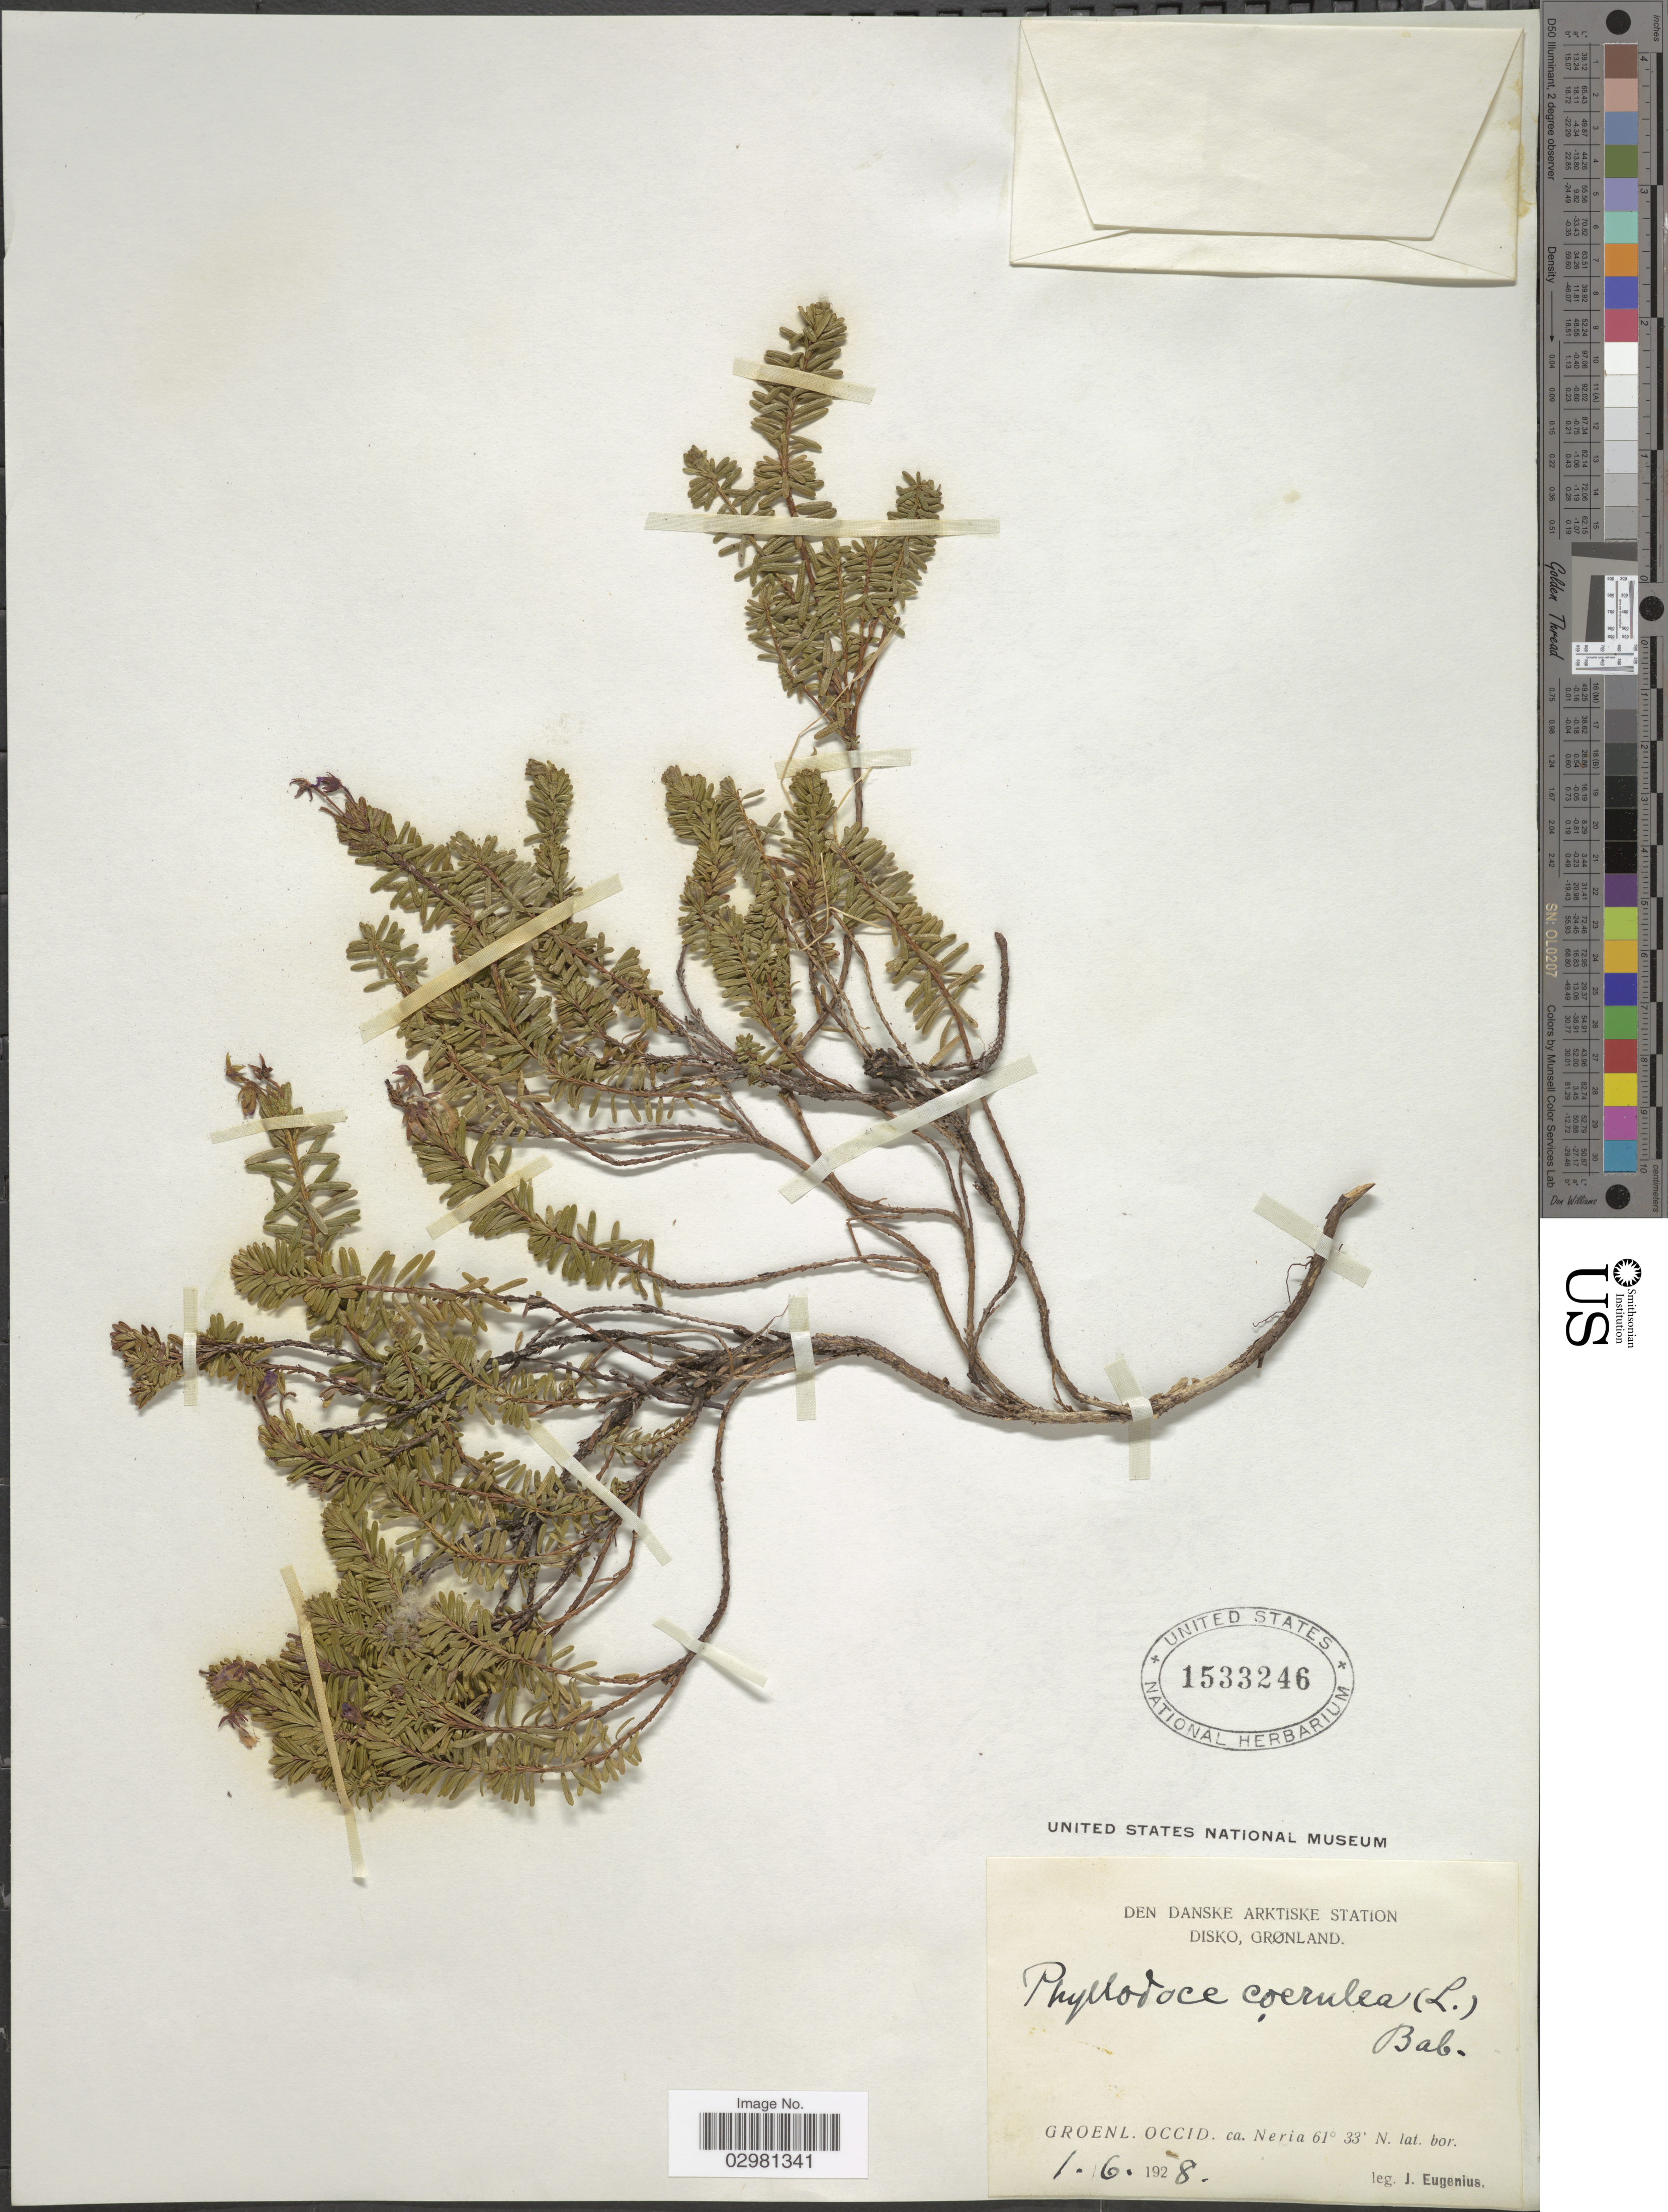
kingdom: Plantae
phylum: Tracheophyta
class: Magnoliopsida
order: Ericales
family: Ericaceae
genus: Phyllodoce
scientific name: Phyllodoce caerulea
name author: (L.) Bab.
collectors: J. Eugenius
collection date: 1928-06-01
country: Greenland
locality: Den Danske Arktiske Station, Disko. Grønland, Groenl. Occid., Neria.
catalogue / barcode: US 1533246